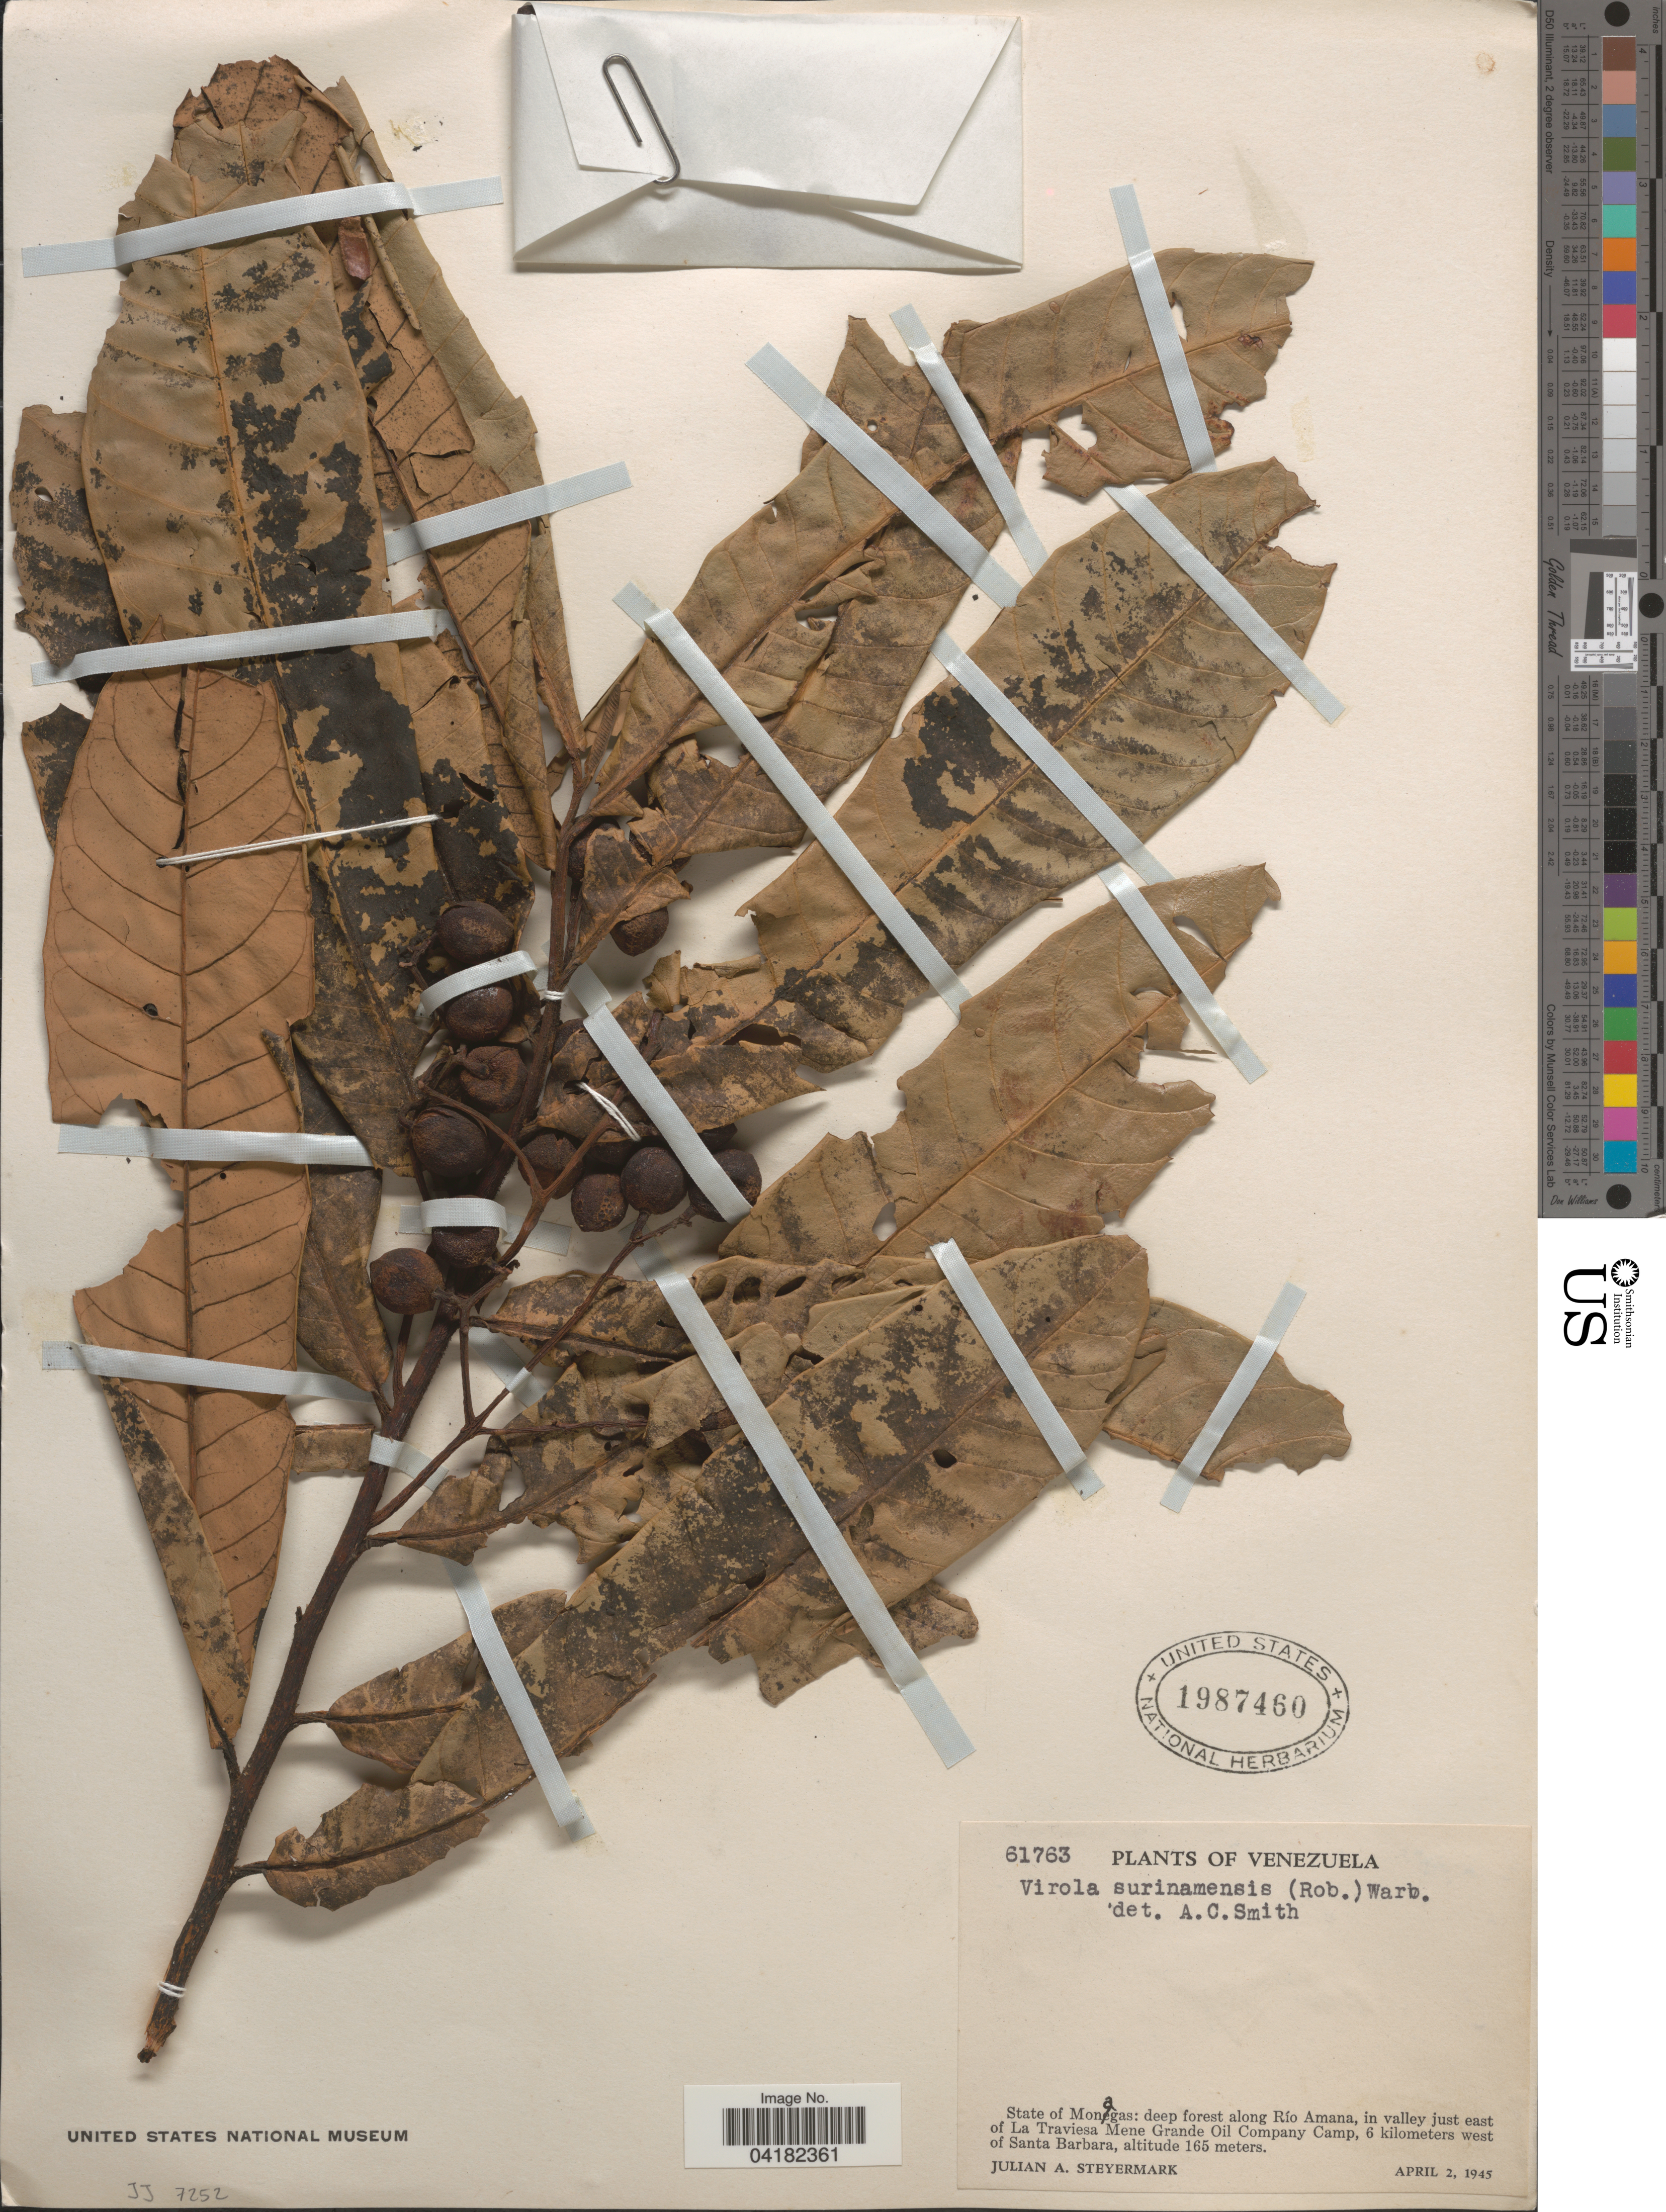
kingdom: Plantae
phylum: Tracheophyta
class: Magnoliopsida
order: Magnoliales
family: Myristicaceae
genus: Virola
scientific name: Virola surinamensis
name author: (Rol.) Warb.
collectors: J. Steyermark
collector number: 61763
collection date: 1945-04-02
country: Venezuela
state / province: Monagas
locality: Deep forest along Río Amana, in valley just east of La Traviesa Mene Grande Oil Company Camp, 6 kilometers west of Santa Barbara.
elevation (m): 165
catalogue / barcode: US 1987460